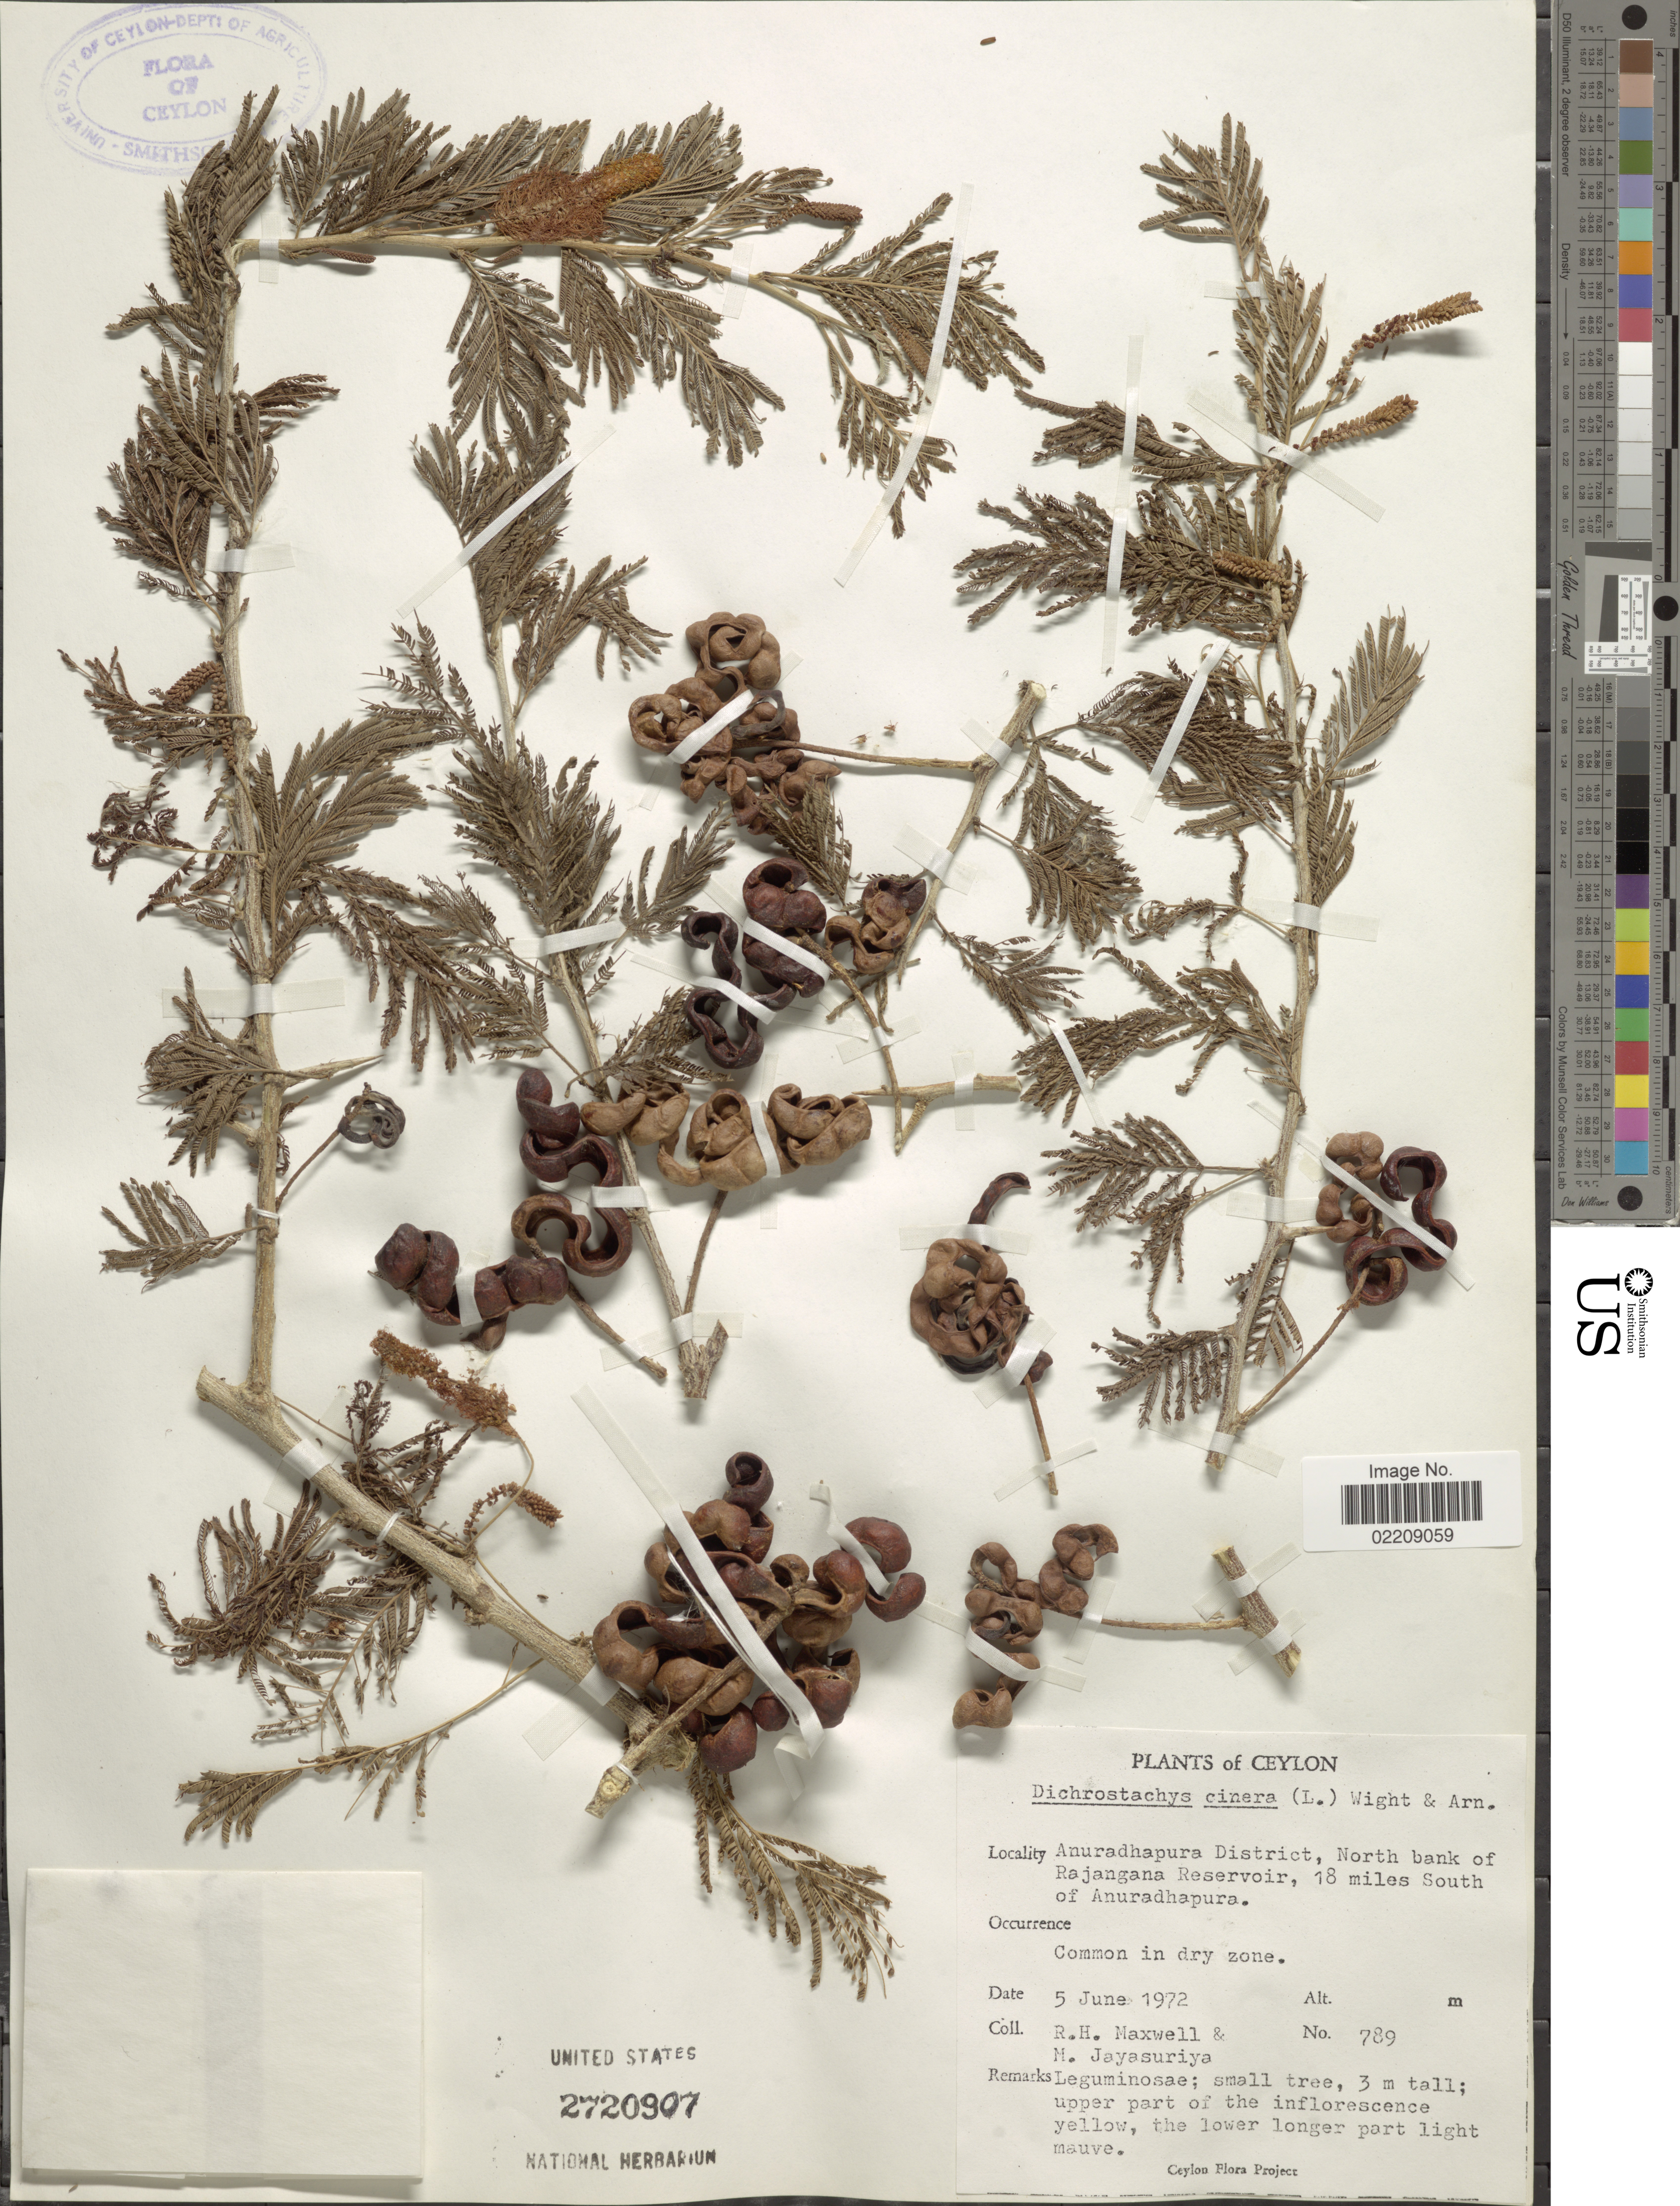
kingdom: Plantae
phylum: Tracheophyta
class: Magnoliopsida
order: Fabales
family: Fabaceae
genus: Dichrostachys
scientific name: Dichrostachys cinerea R. Vig., nom. illeg.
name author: R. Vig.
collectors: R. Maxwell & M. Jayasuria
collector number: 789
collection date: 1972-06-05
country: Sri Lanka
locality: Ceylon, Anuradhapura District, North bank of Rajangana Reservoir, 18 miles South of Anuradhapura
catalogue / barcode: US 2720907